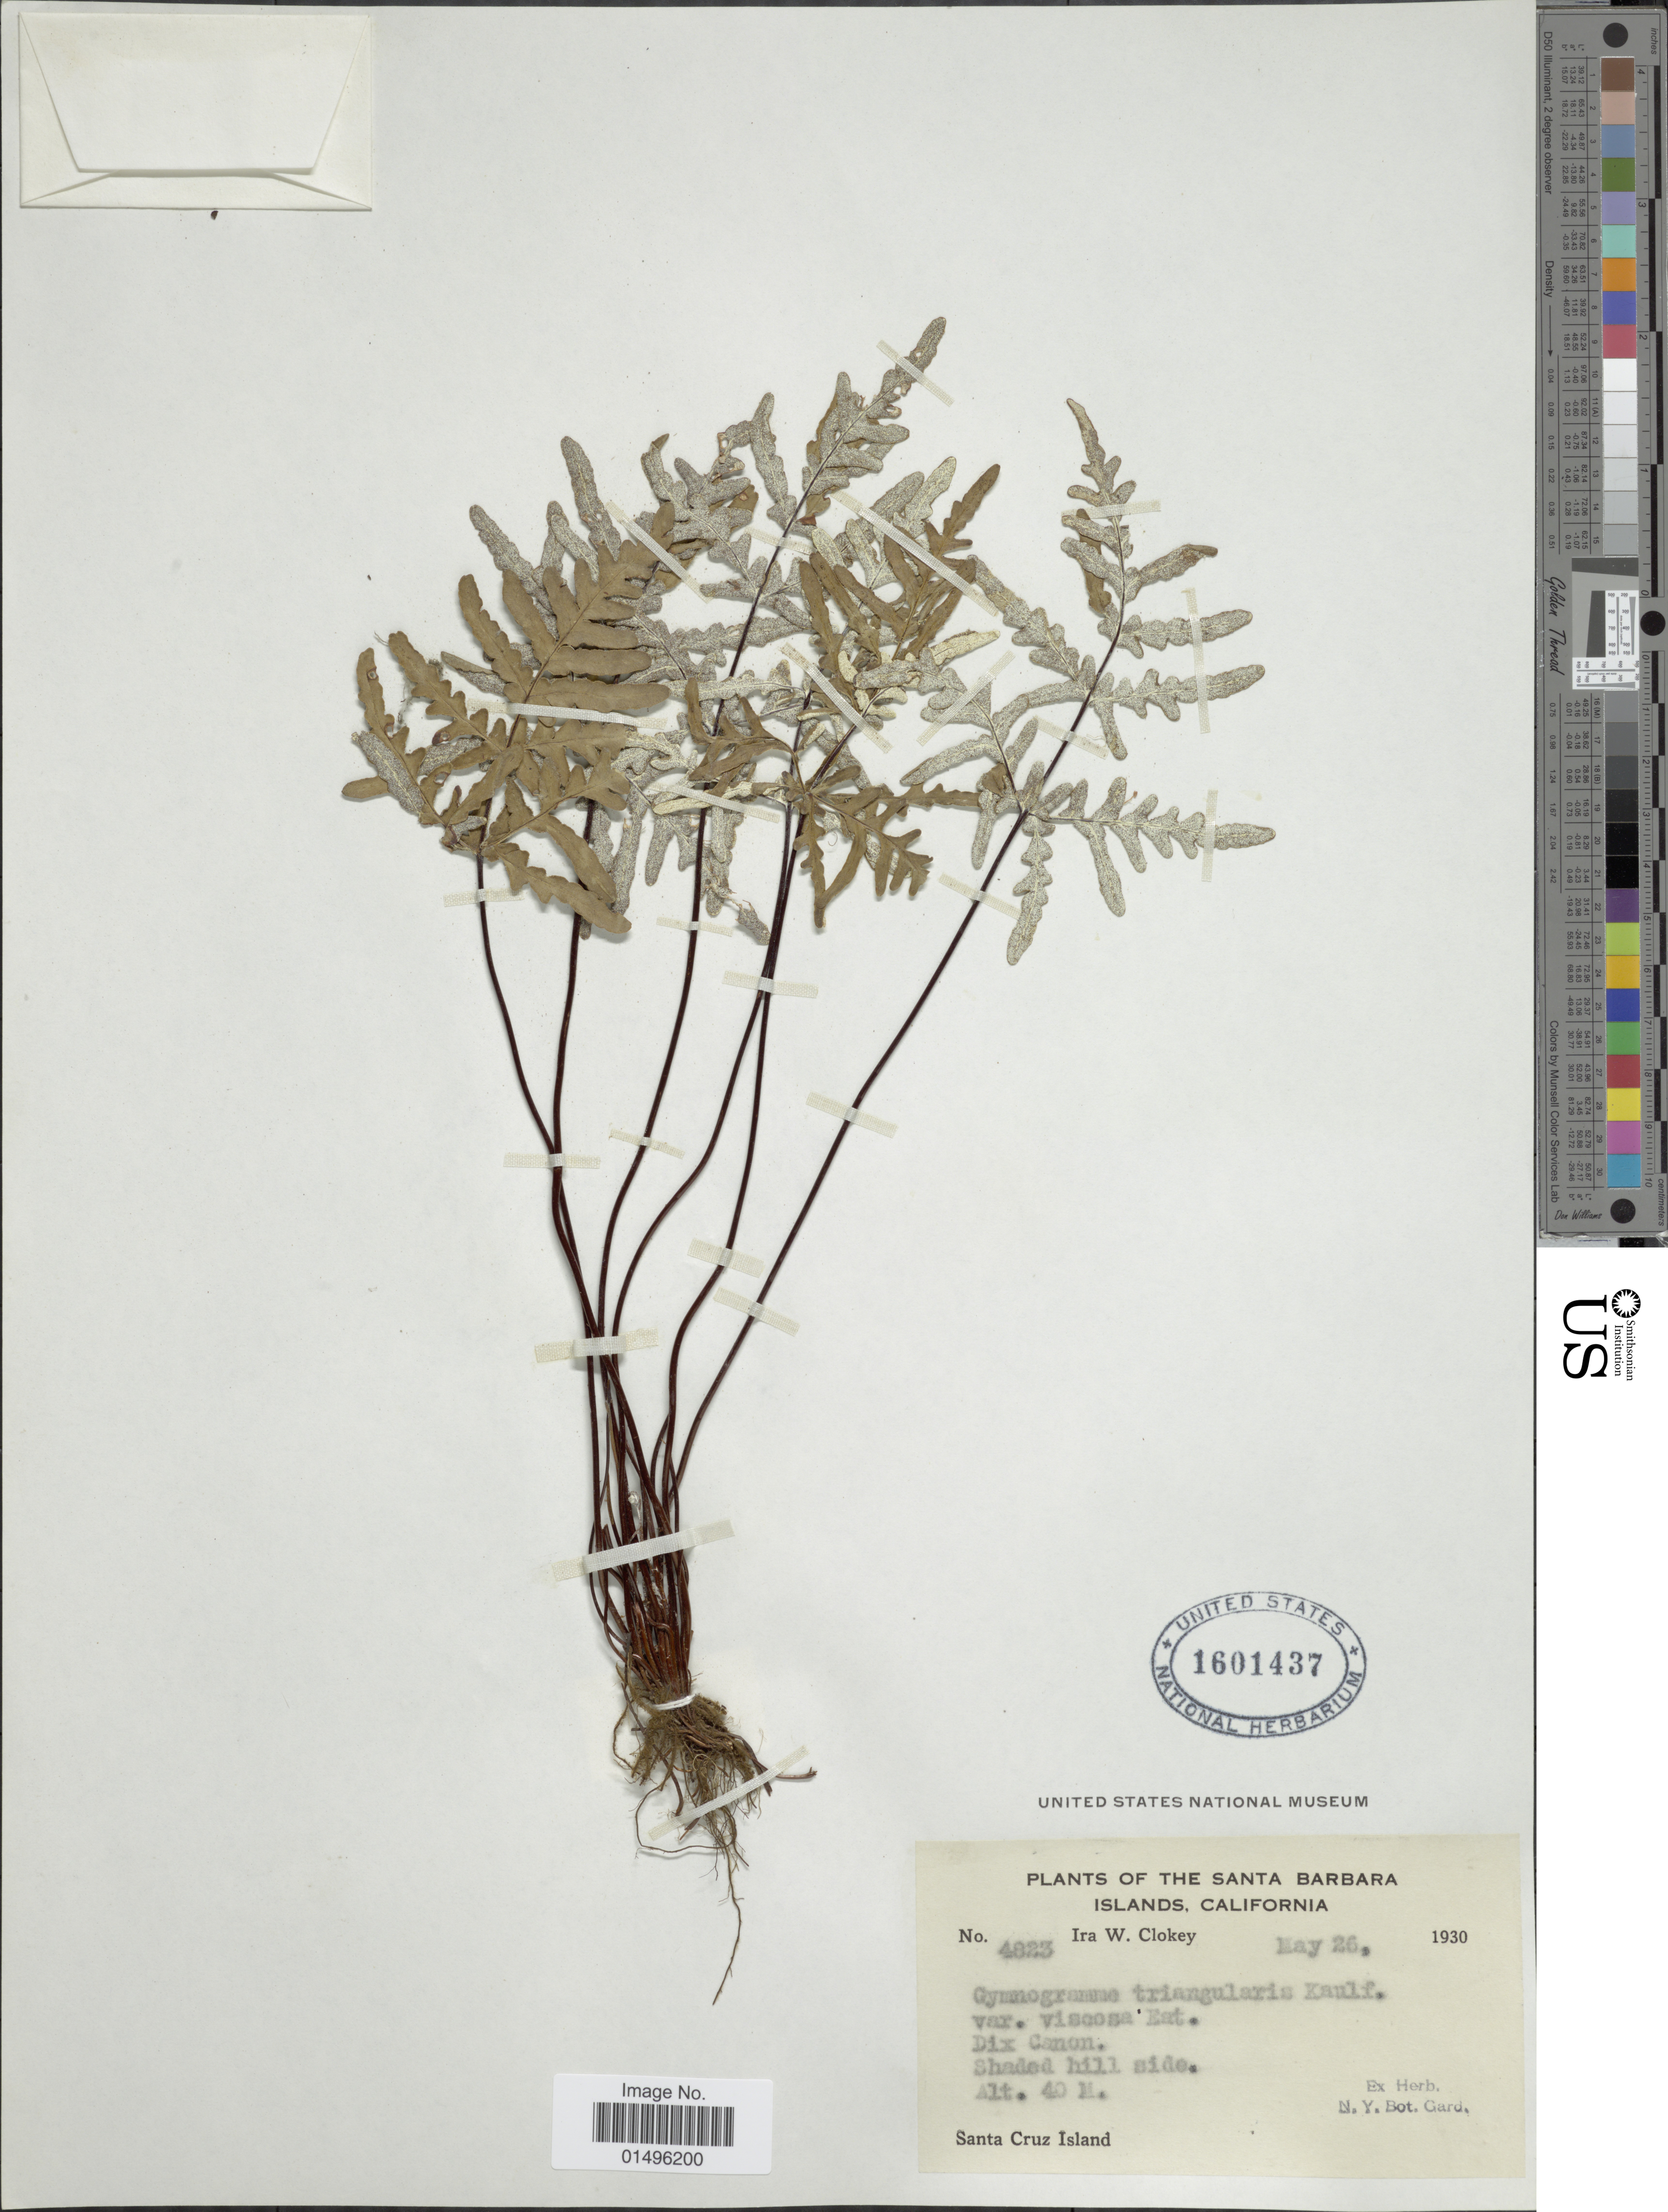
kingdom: Plantae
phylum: Tracheophyta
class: Polypodiopsida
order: Polypodiales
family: Pteridaceae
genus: Pentagramma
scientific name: Pentagramma viscosa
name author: (Nutt. ex D.C. Eaton) Schuettp. & Windham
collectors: I. W. Clokey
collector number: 4823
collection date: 1930-05-26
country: United States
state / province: California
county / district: Santa Barbara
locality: California, Santa Barbara Islands, Santa Cruz Island, Dix Canon.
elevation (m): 40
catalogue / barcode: US 1601437